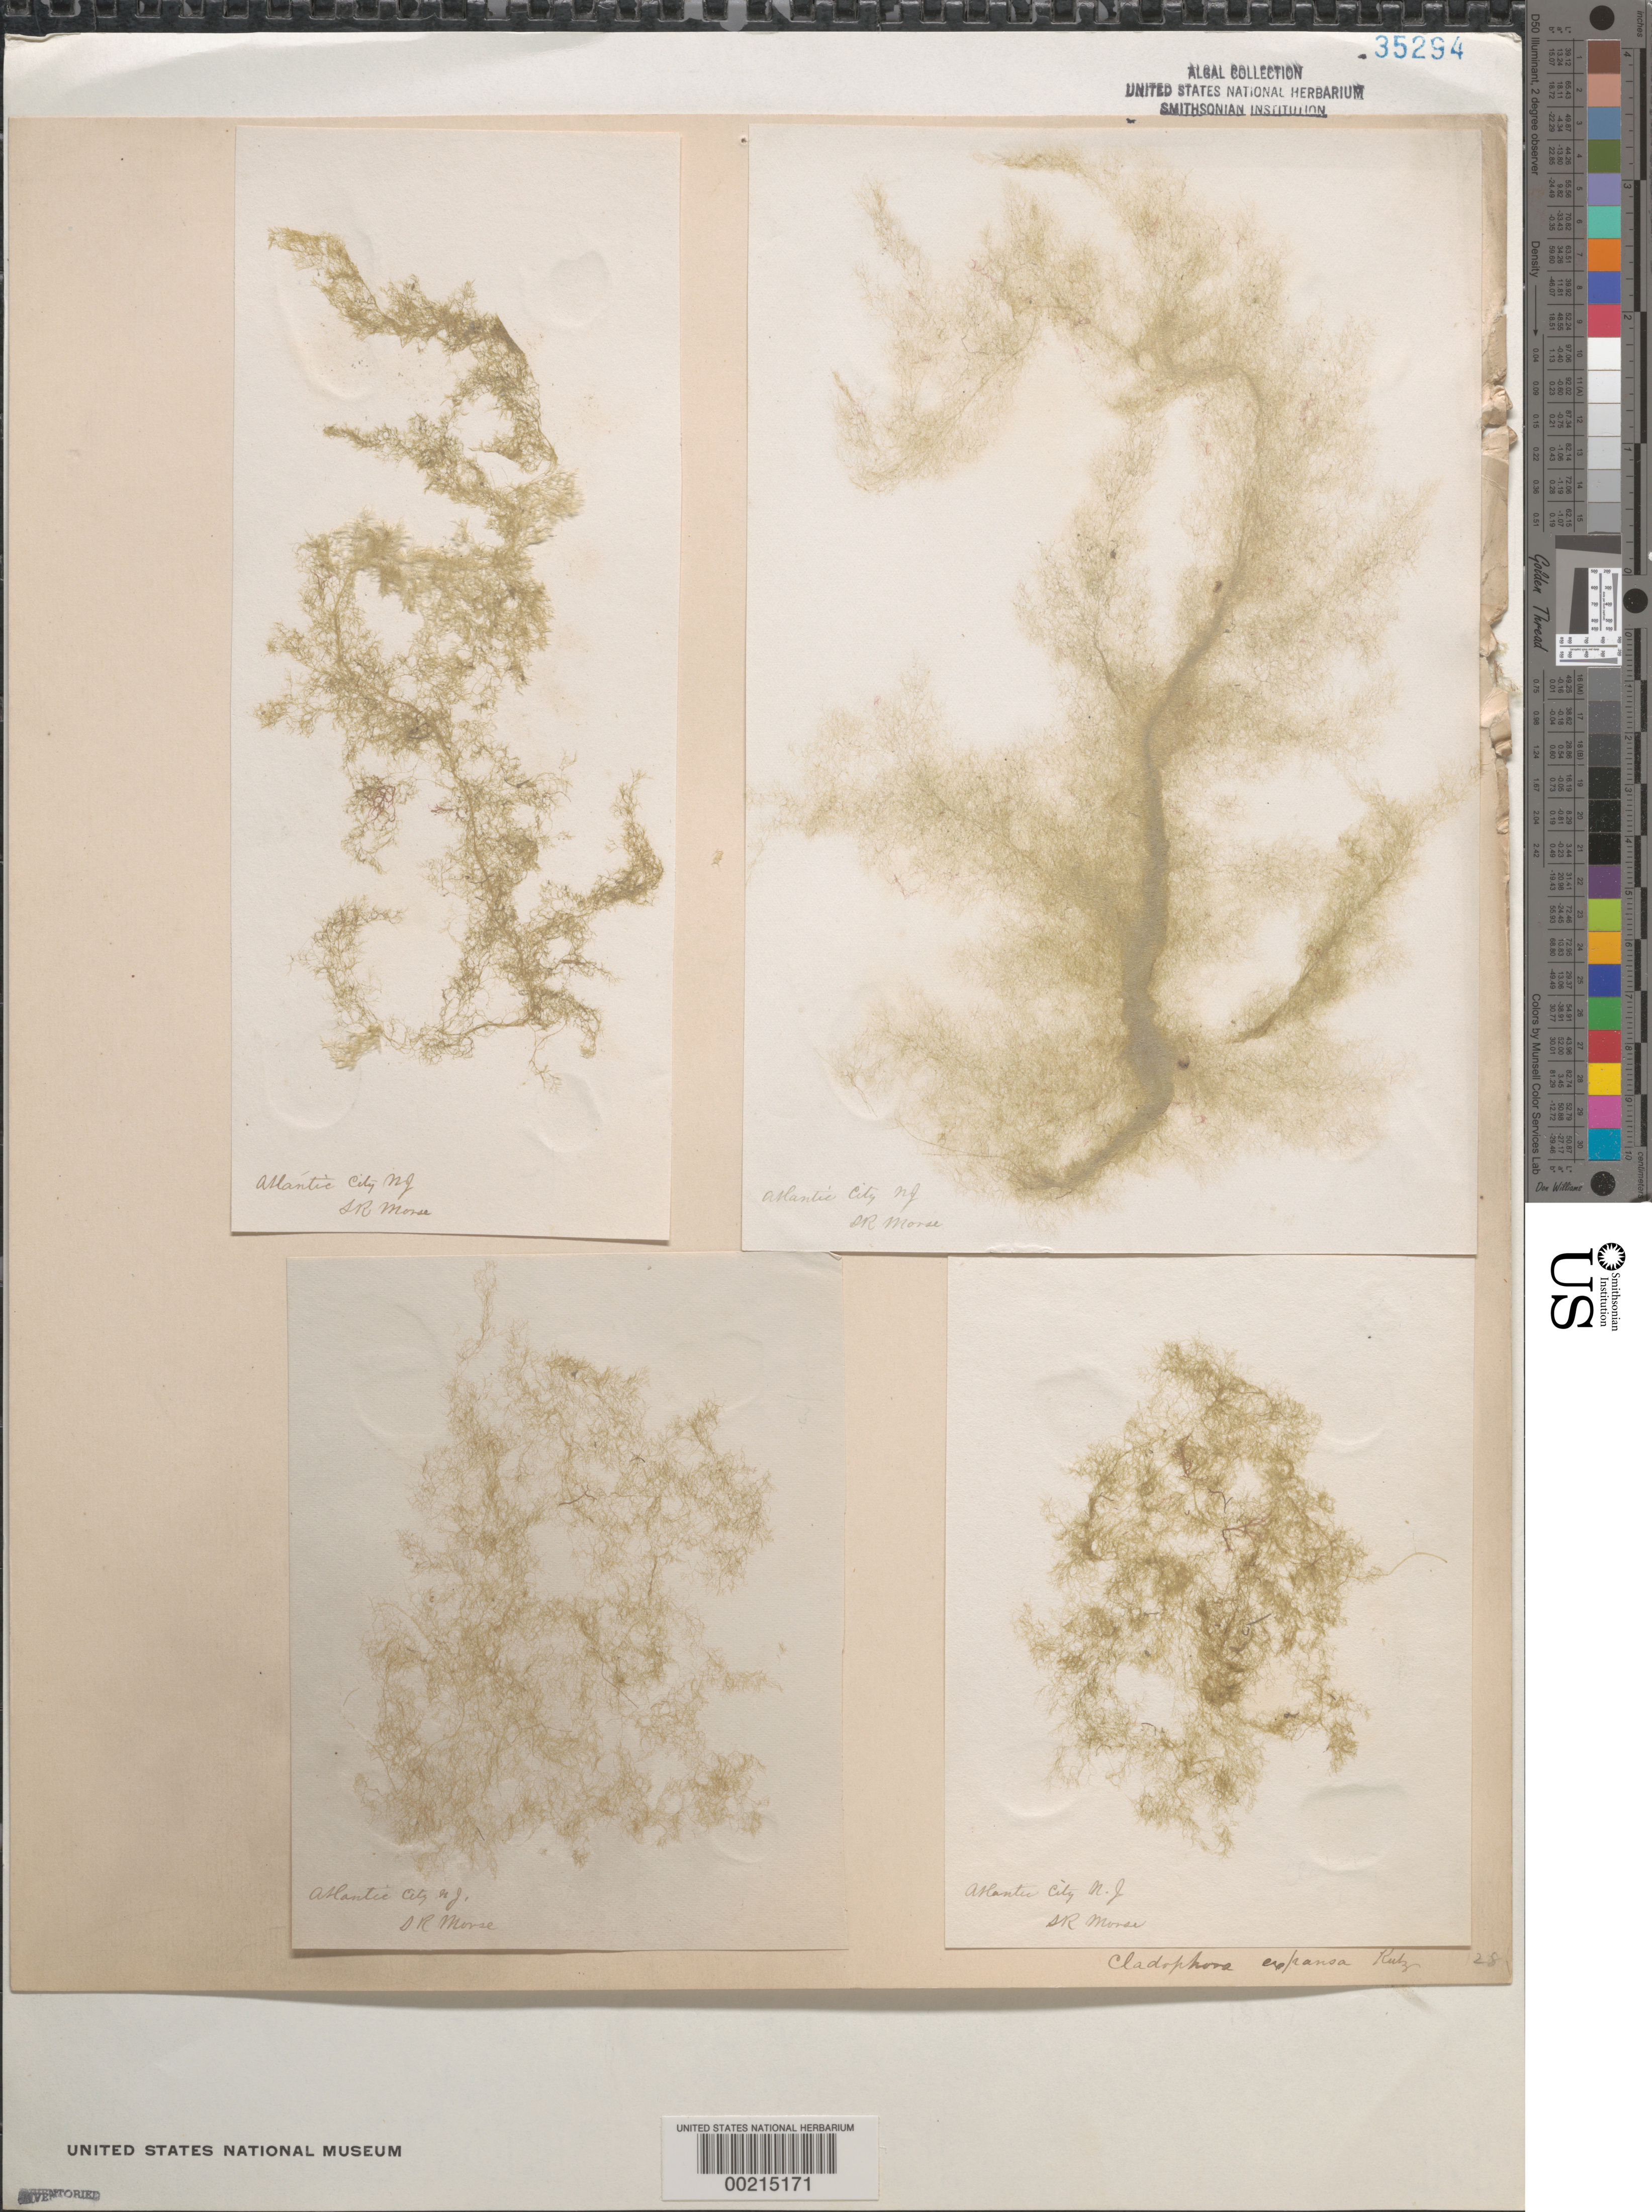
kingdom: Plantae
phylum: Chlorophyta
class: Ulvophyceae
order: Cladophorales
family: Cladophoraceae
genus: Cladophora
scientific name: Cladophora vagabunda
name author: (L.) C. Hoek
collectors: S. Morse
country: United States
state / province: New Jersey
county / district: Atlantic County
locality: Atlantic City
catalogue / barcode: US 35294